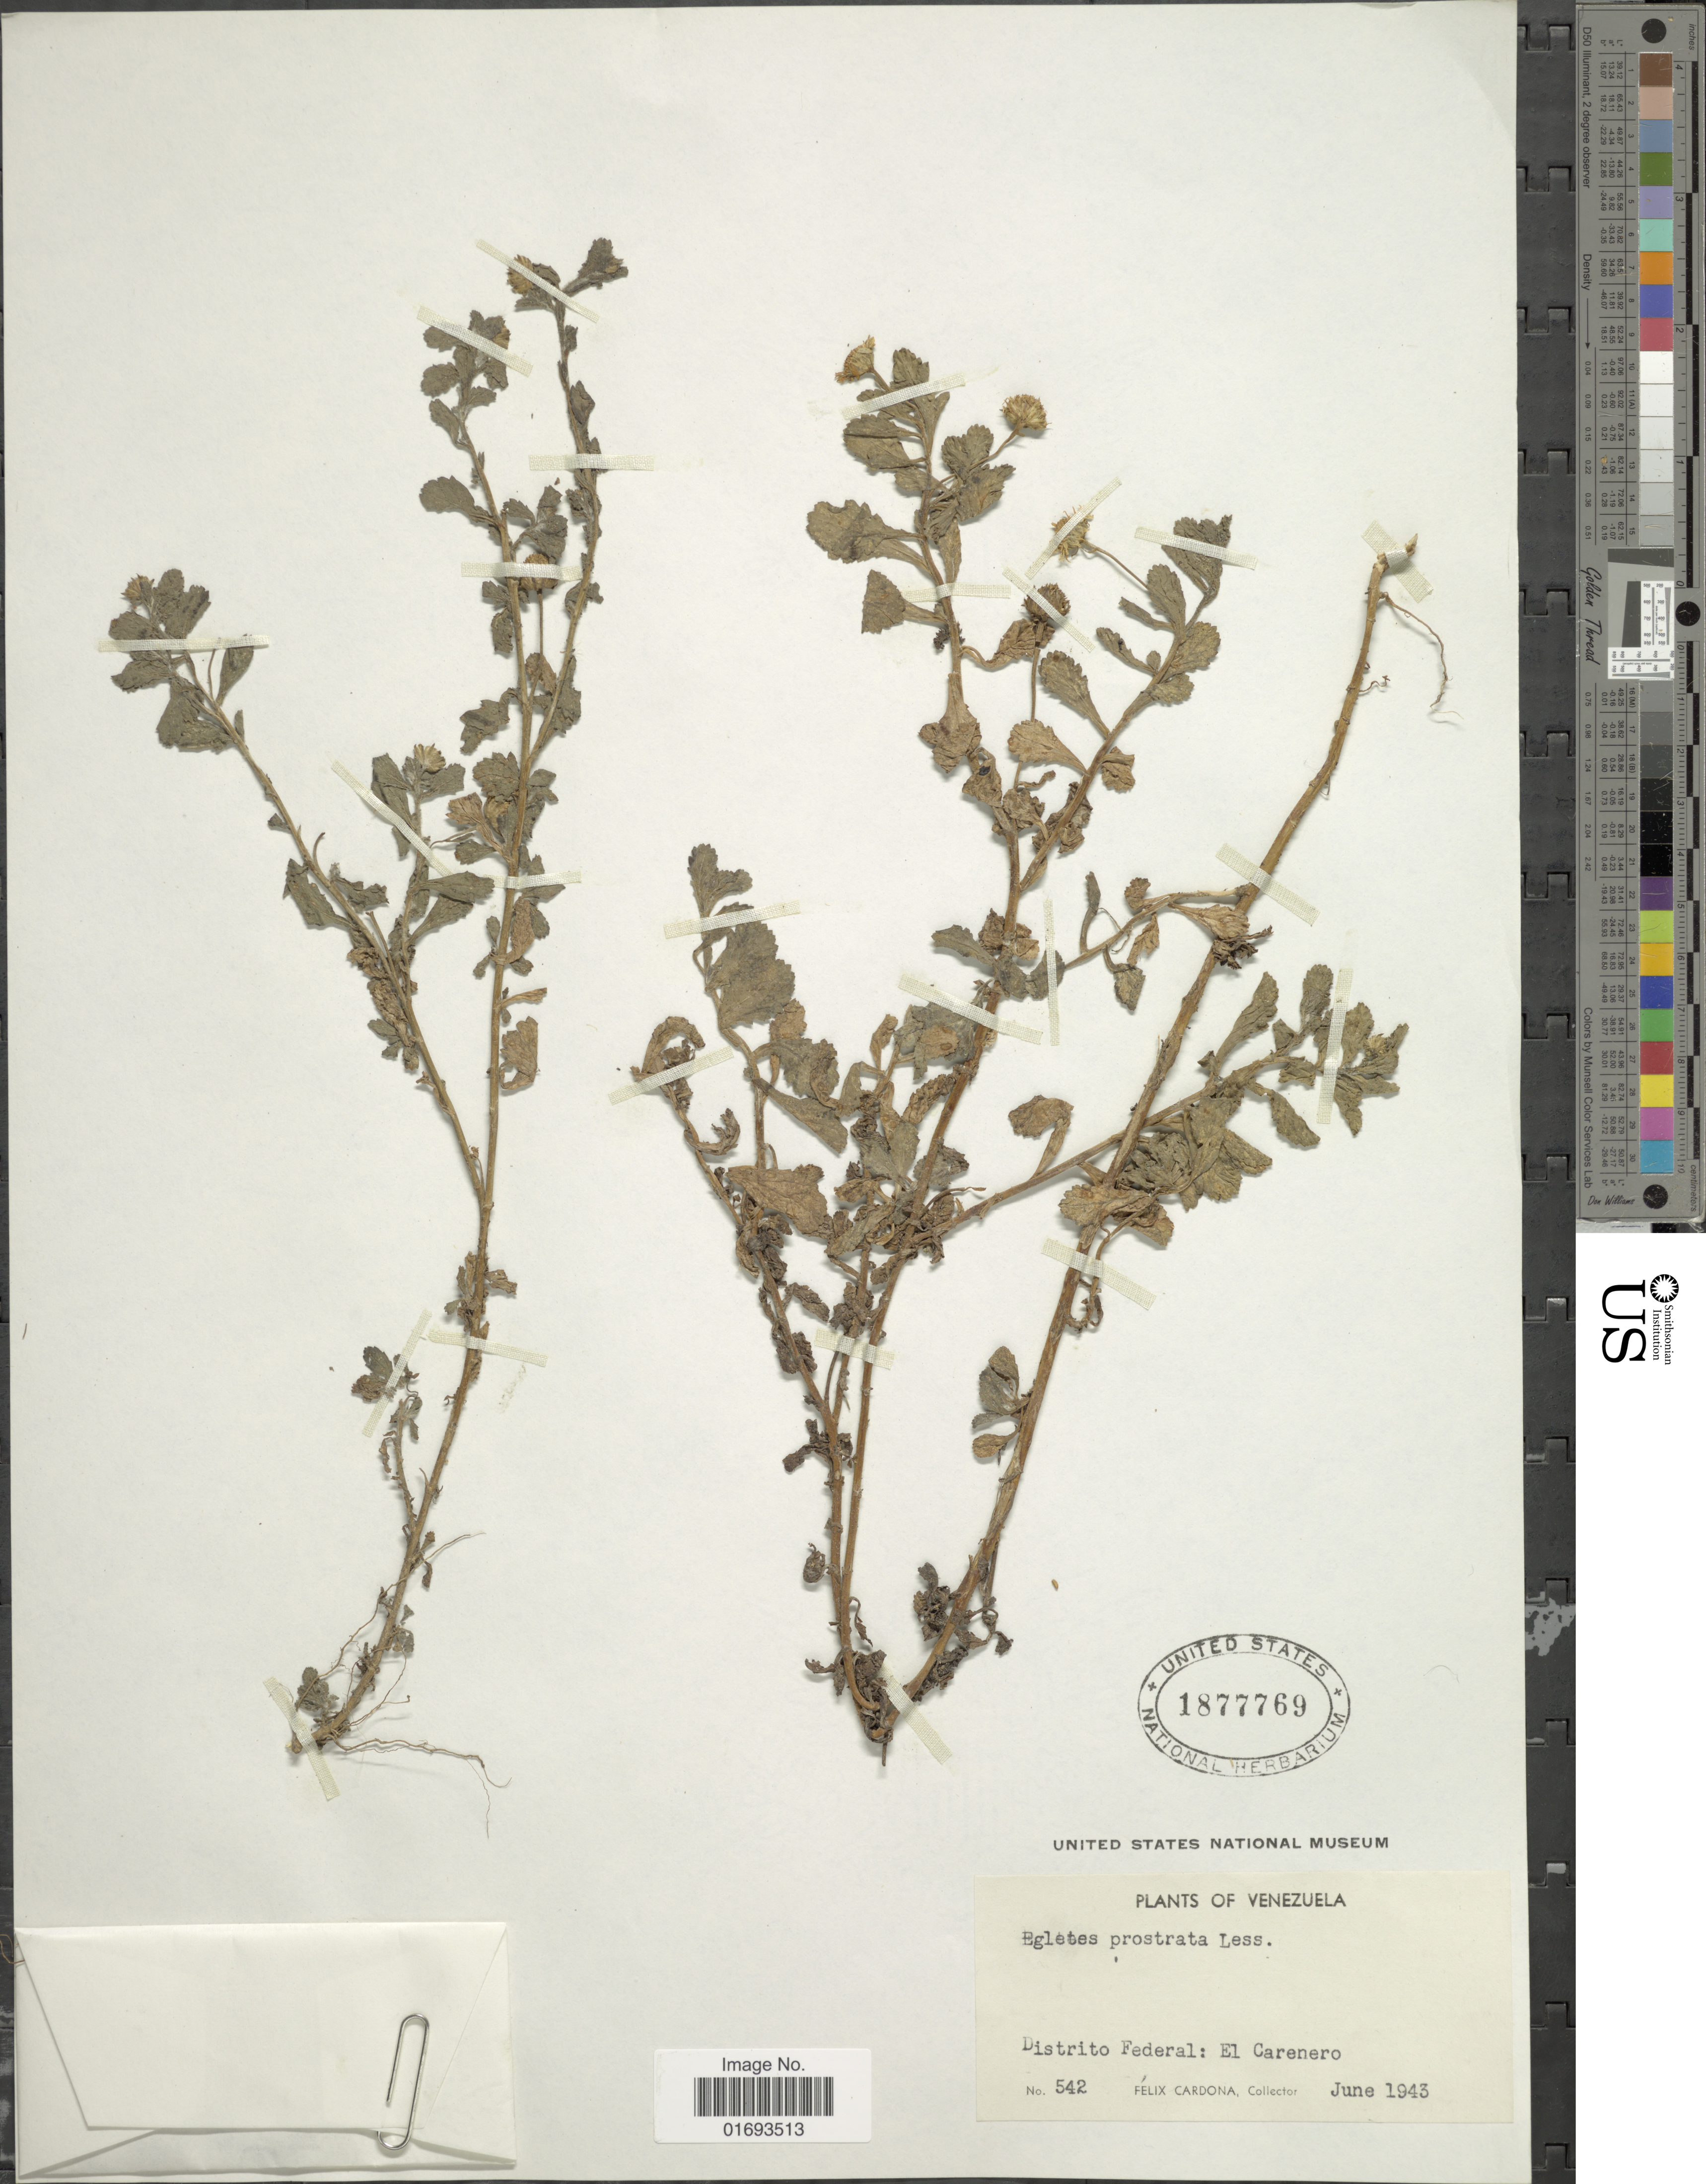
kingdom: Plantae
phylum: Tracheophyta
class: Magnoliopsida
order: Asterales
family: Asteraceae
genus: Egletes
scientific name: Egletes prostrata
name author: (Sw.) Kuntze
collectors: F. Cardona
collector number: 542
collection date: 1943-06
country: Venezuela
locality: Distrito Federal: El Carenero. Venezuela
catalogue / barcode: US 1877769